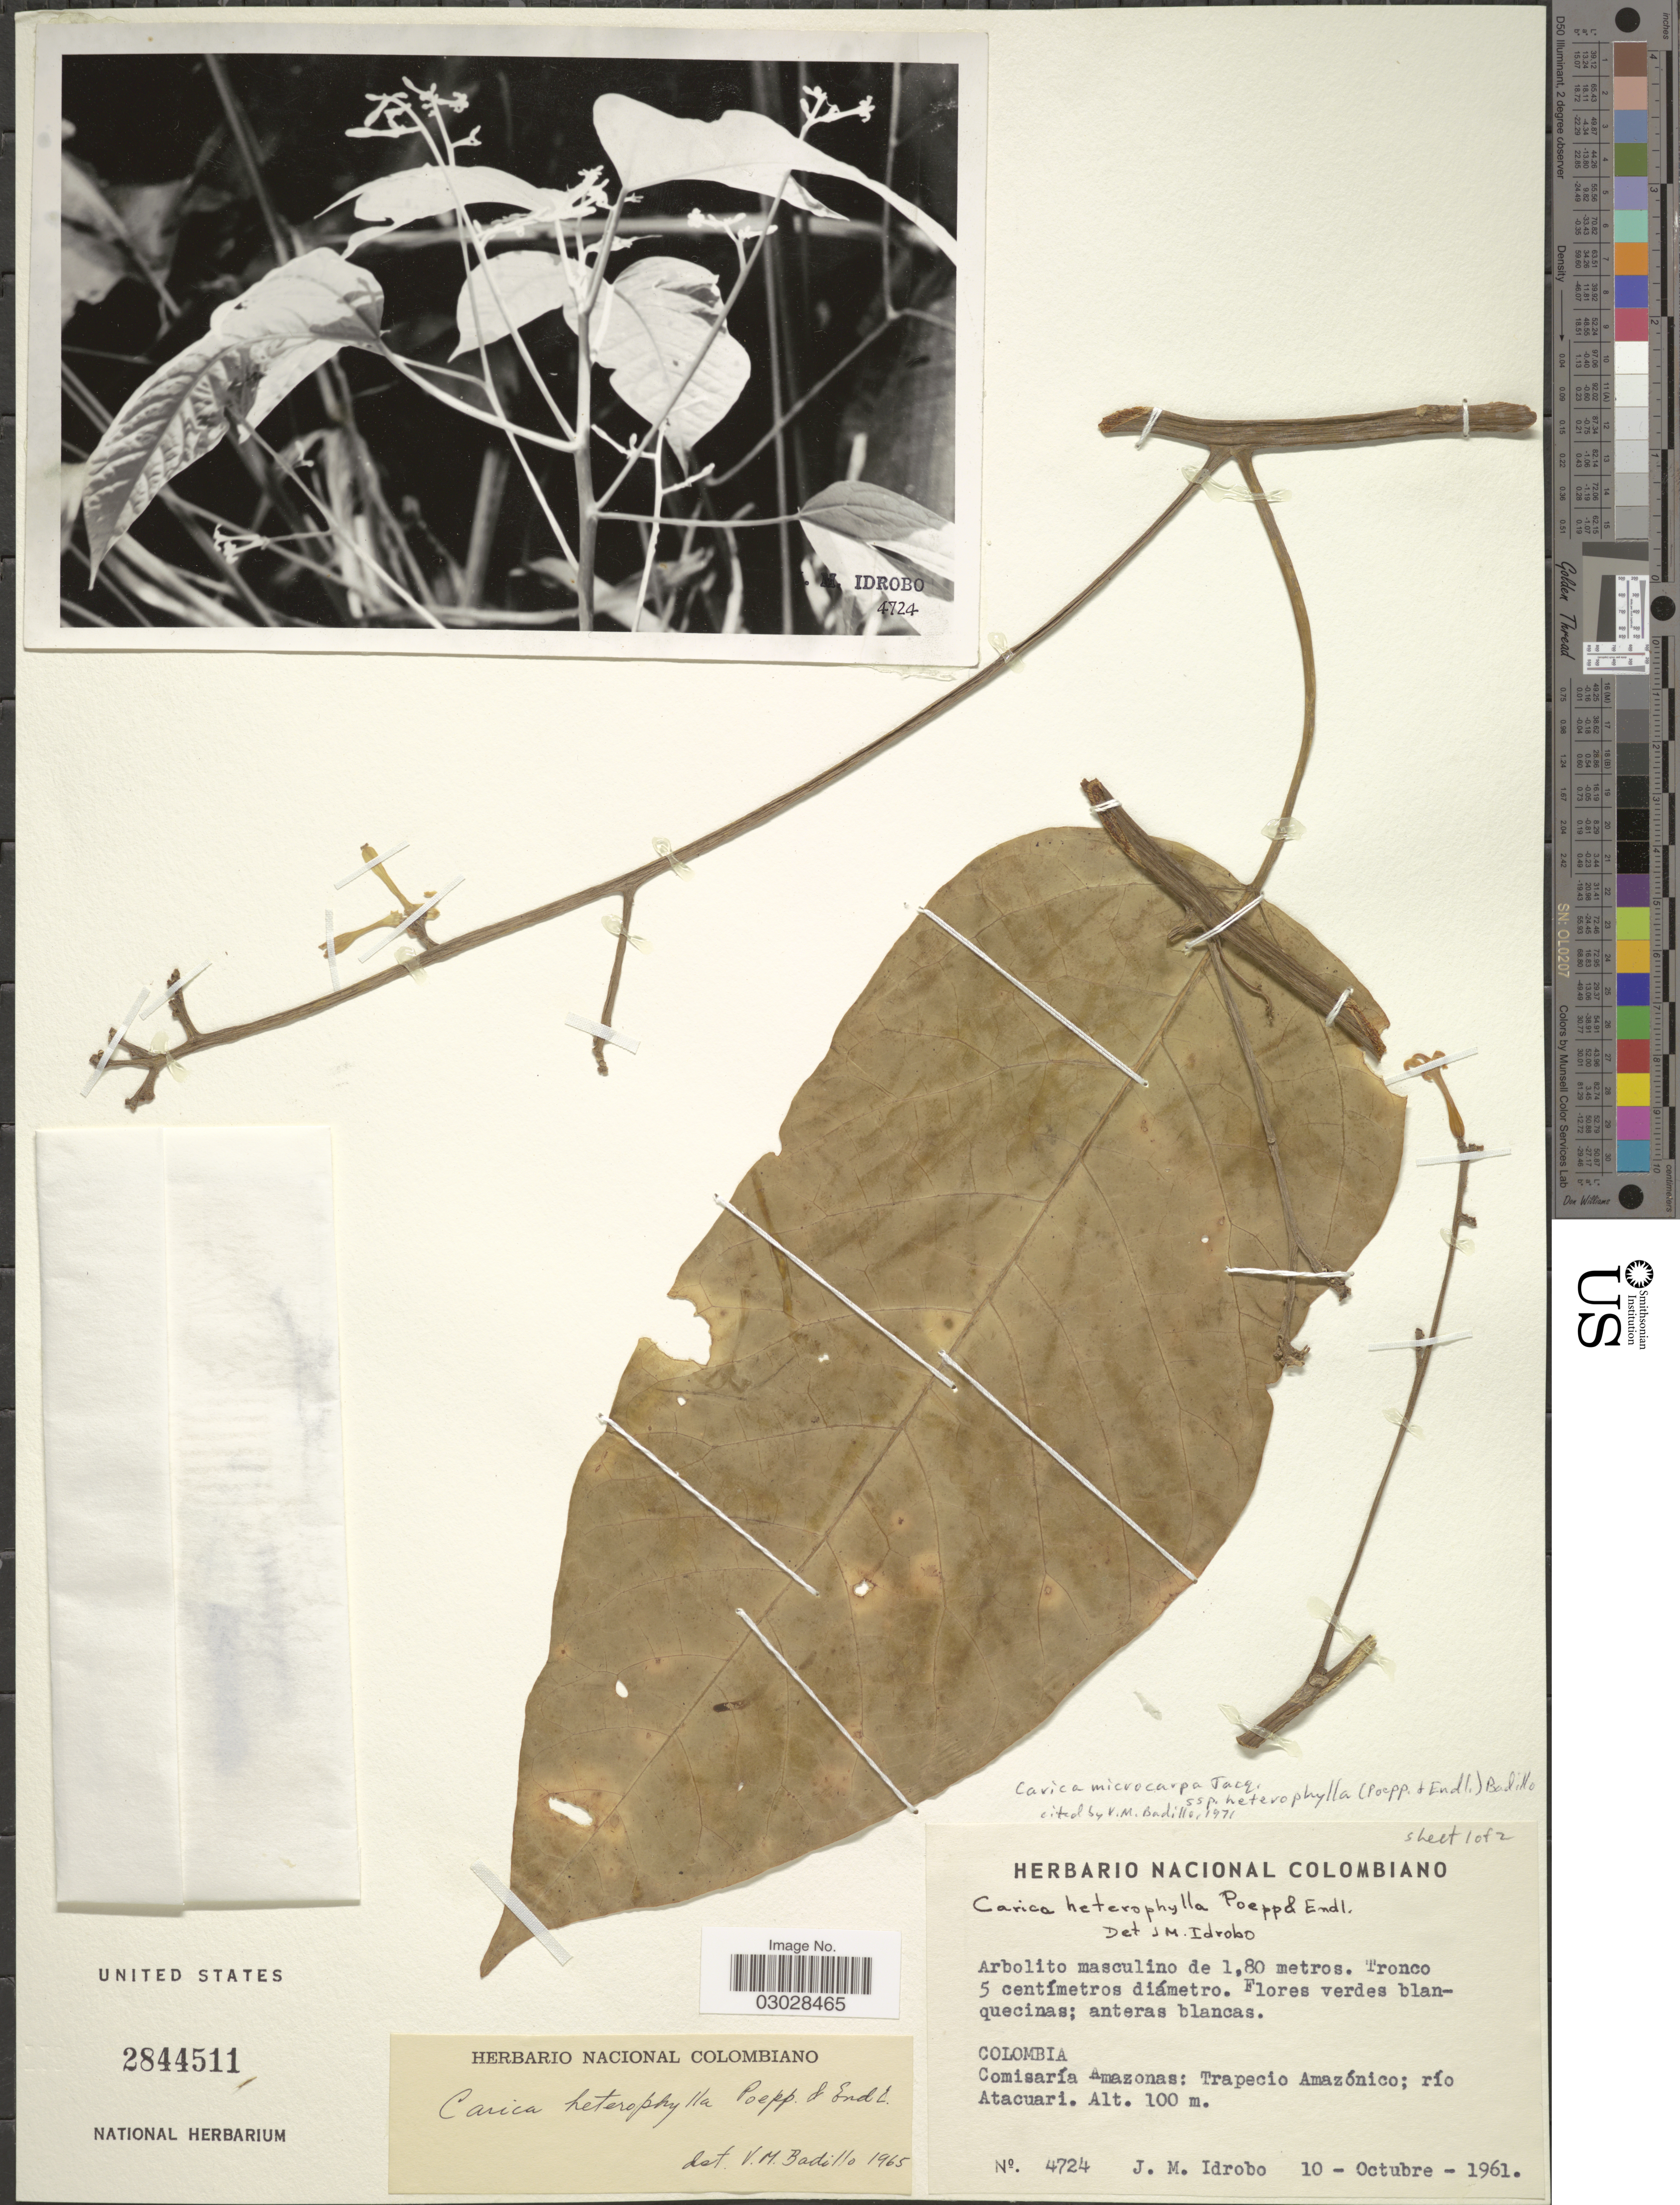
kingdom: Plantae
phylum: Tracheophyta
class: Magnoliopsida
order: Brassicales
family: Caricaceae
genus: Vasconcellea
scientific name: Vasconcellea microcarpa subsp. heterophylla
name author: (Poepp. & Endl.) V.M. Badillo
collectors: J. M. Idrobo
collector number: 4724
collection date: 1961-10-10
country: Colombia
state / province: Amazônas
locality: Comisaría Amazonas: Trapecio Amazónico: río Atacuari.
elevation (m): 100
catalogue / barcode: US 2844511